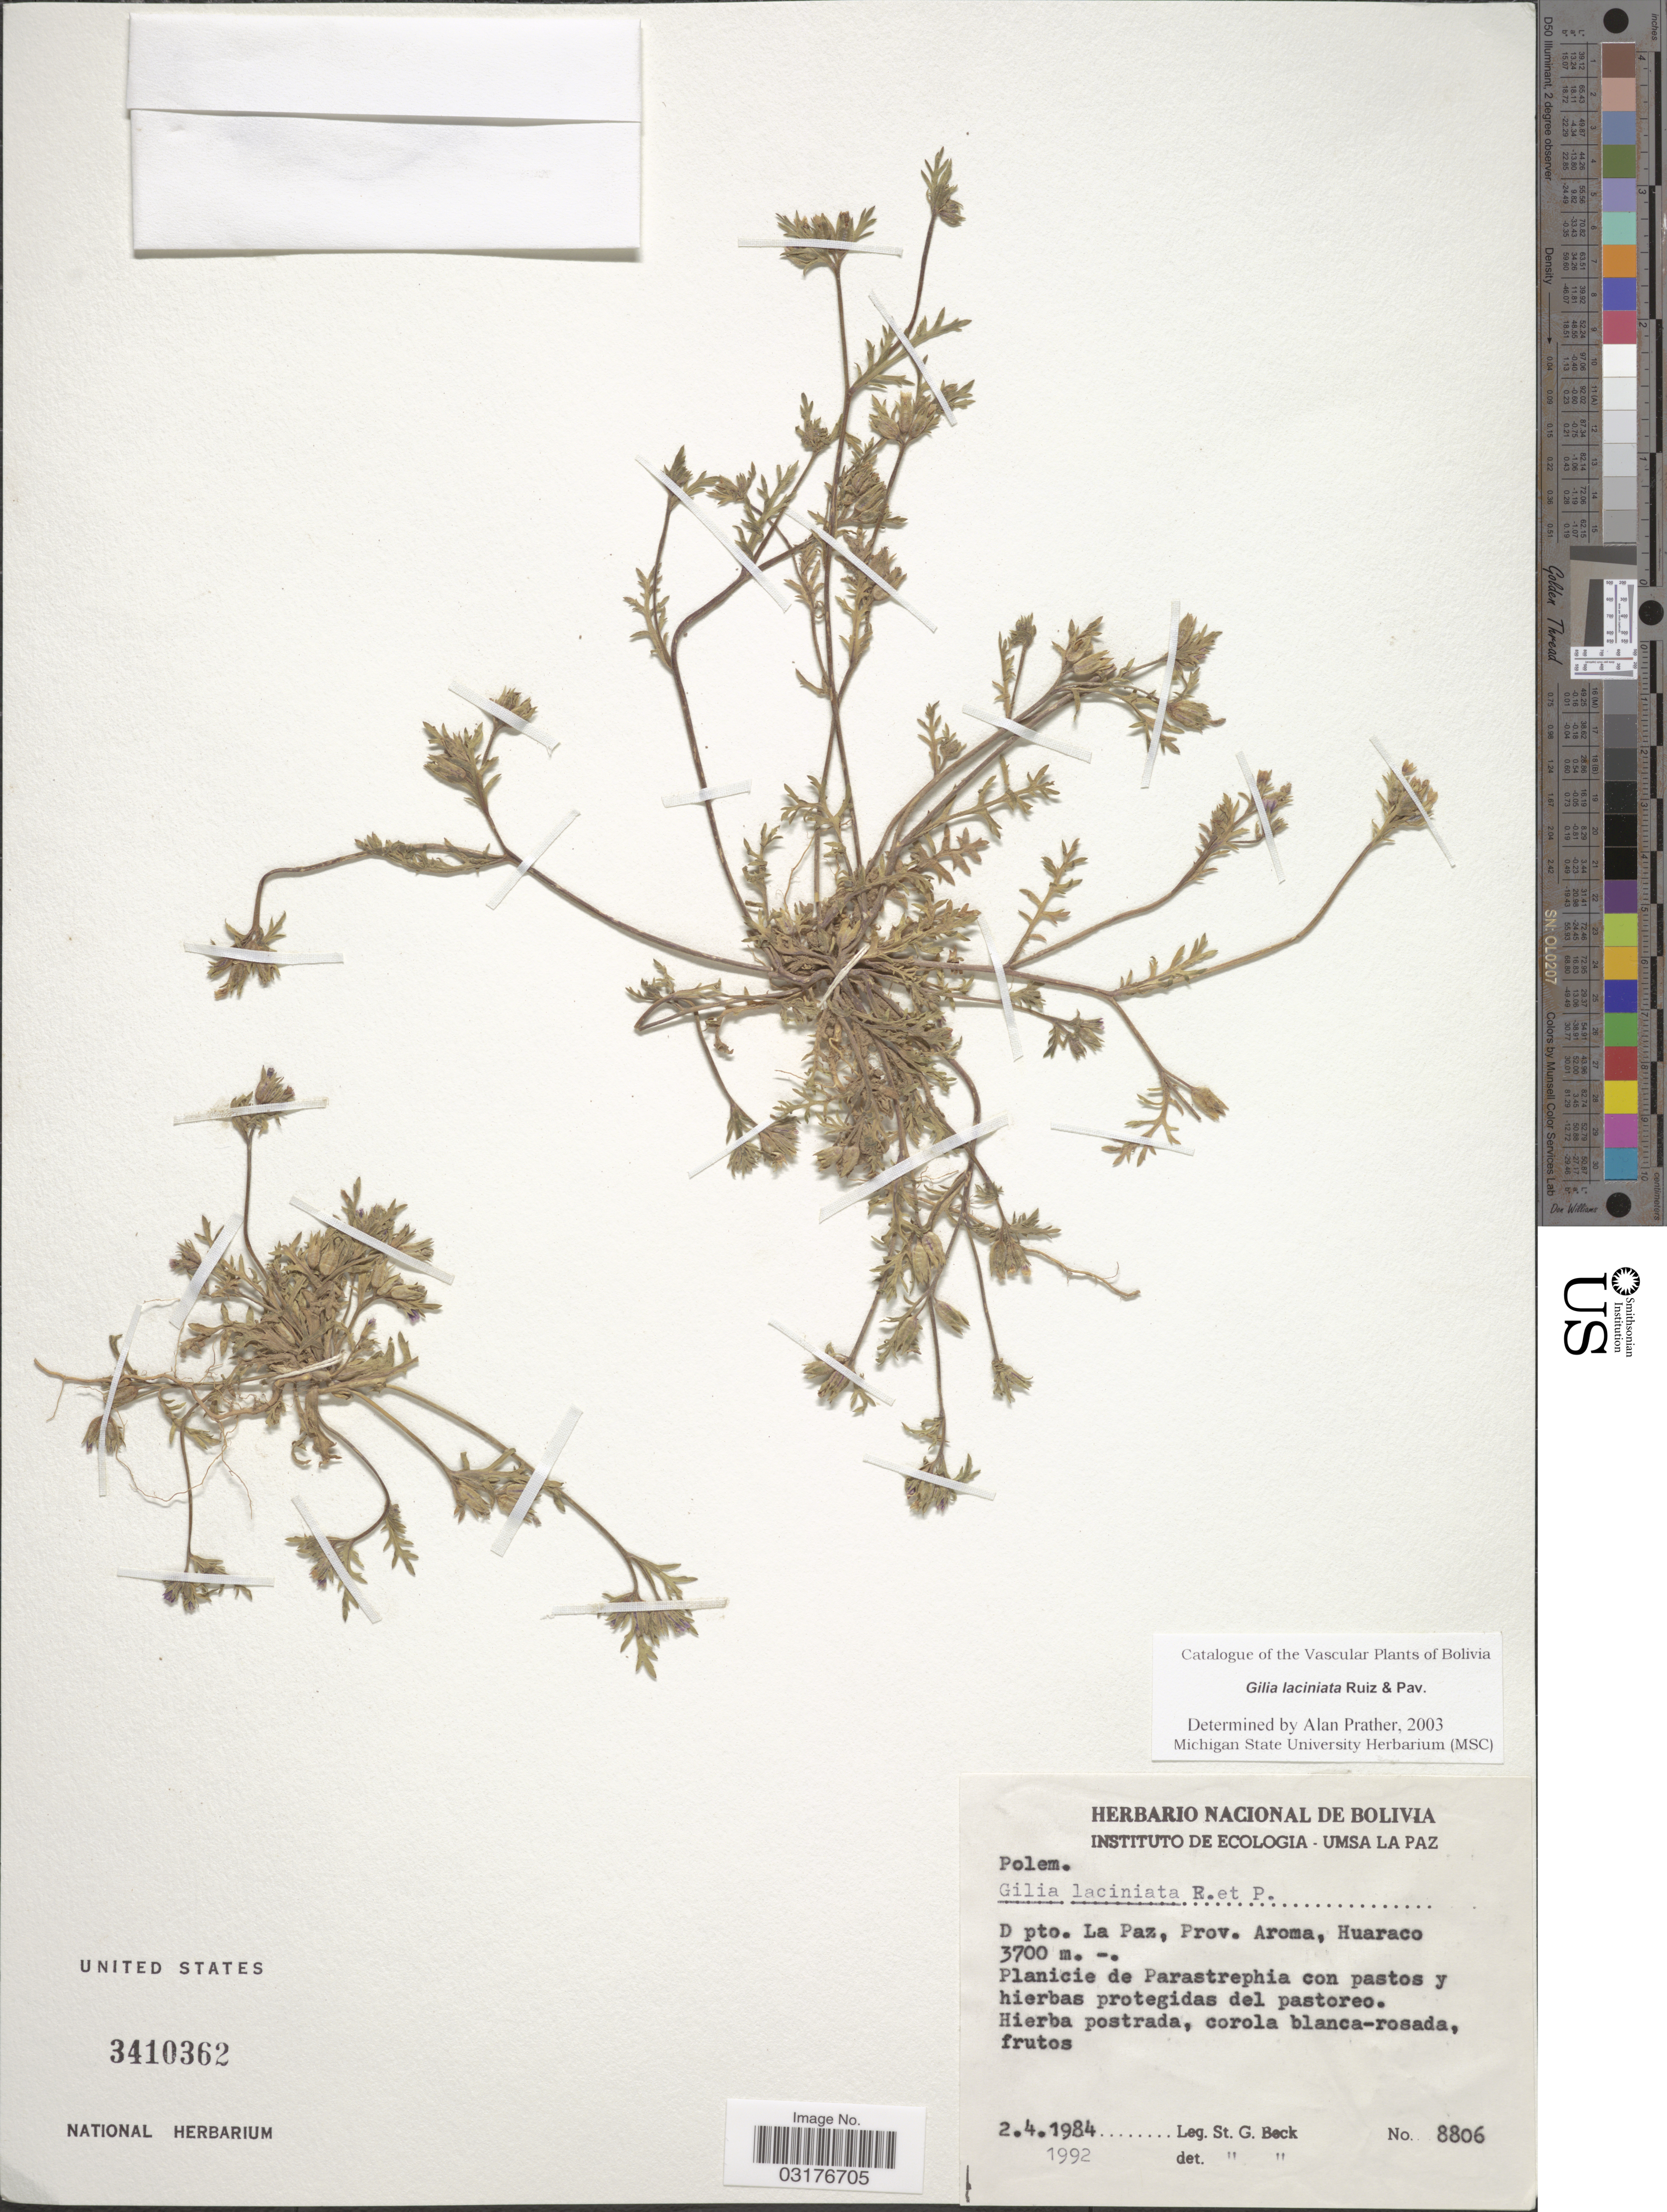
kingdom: Plantae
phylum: Tracheophyta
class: Magnoliopsida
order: Ericales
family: Polemoniaceae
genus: Gilia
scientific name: Gilia laciniata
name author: Ruiz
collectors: S. G. Beck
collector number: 8806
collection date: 1984-04-02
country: Bolivia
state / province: La Paz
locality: D pto. La Paz, Prov. Aroma, Huaraco.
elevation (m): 3700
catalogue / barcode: US 3410362